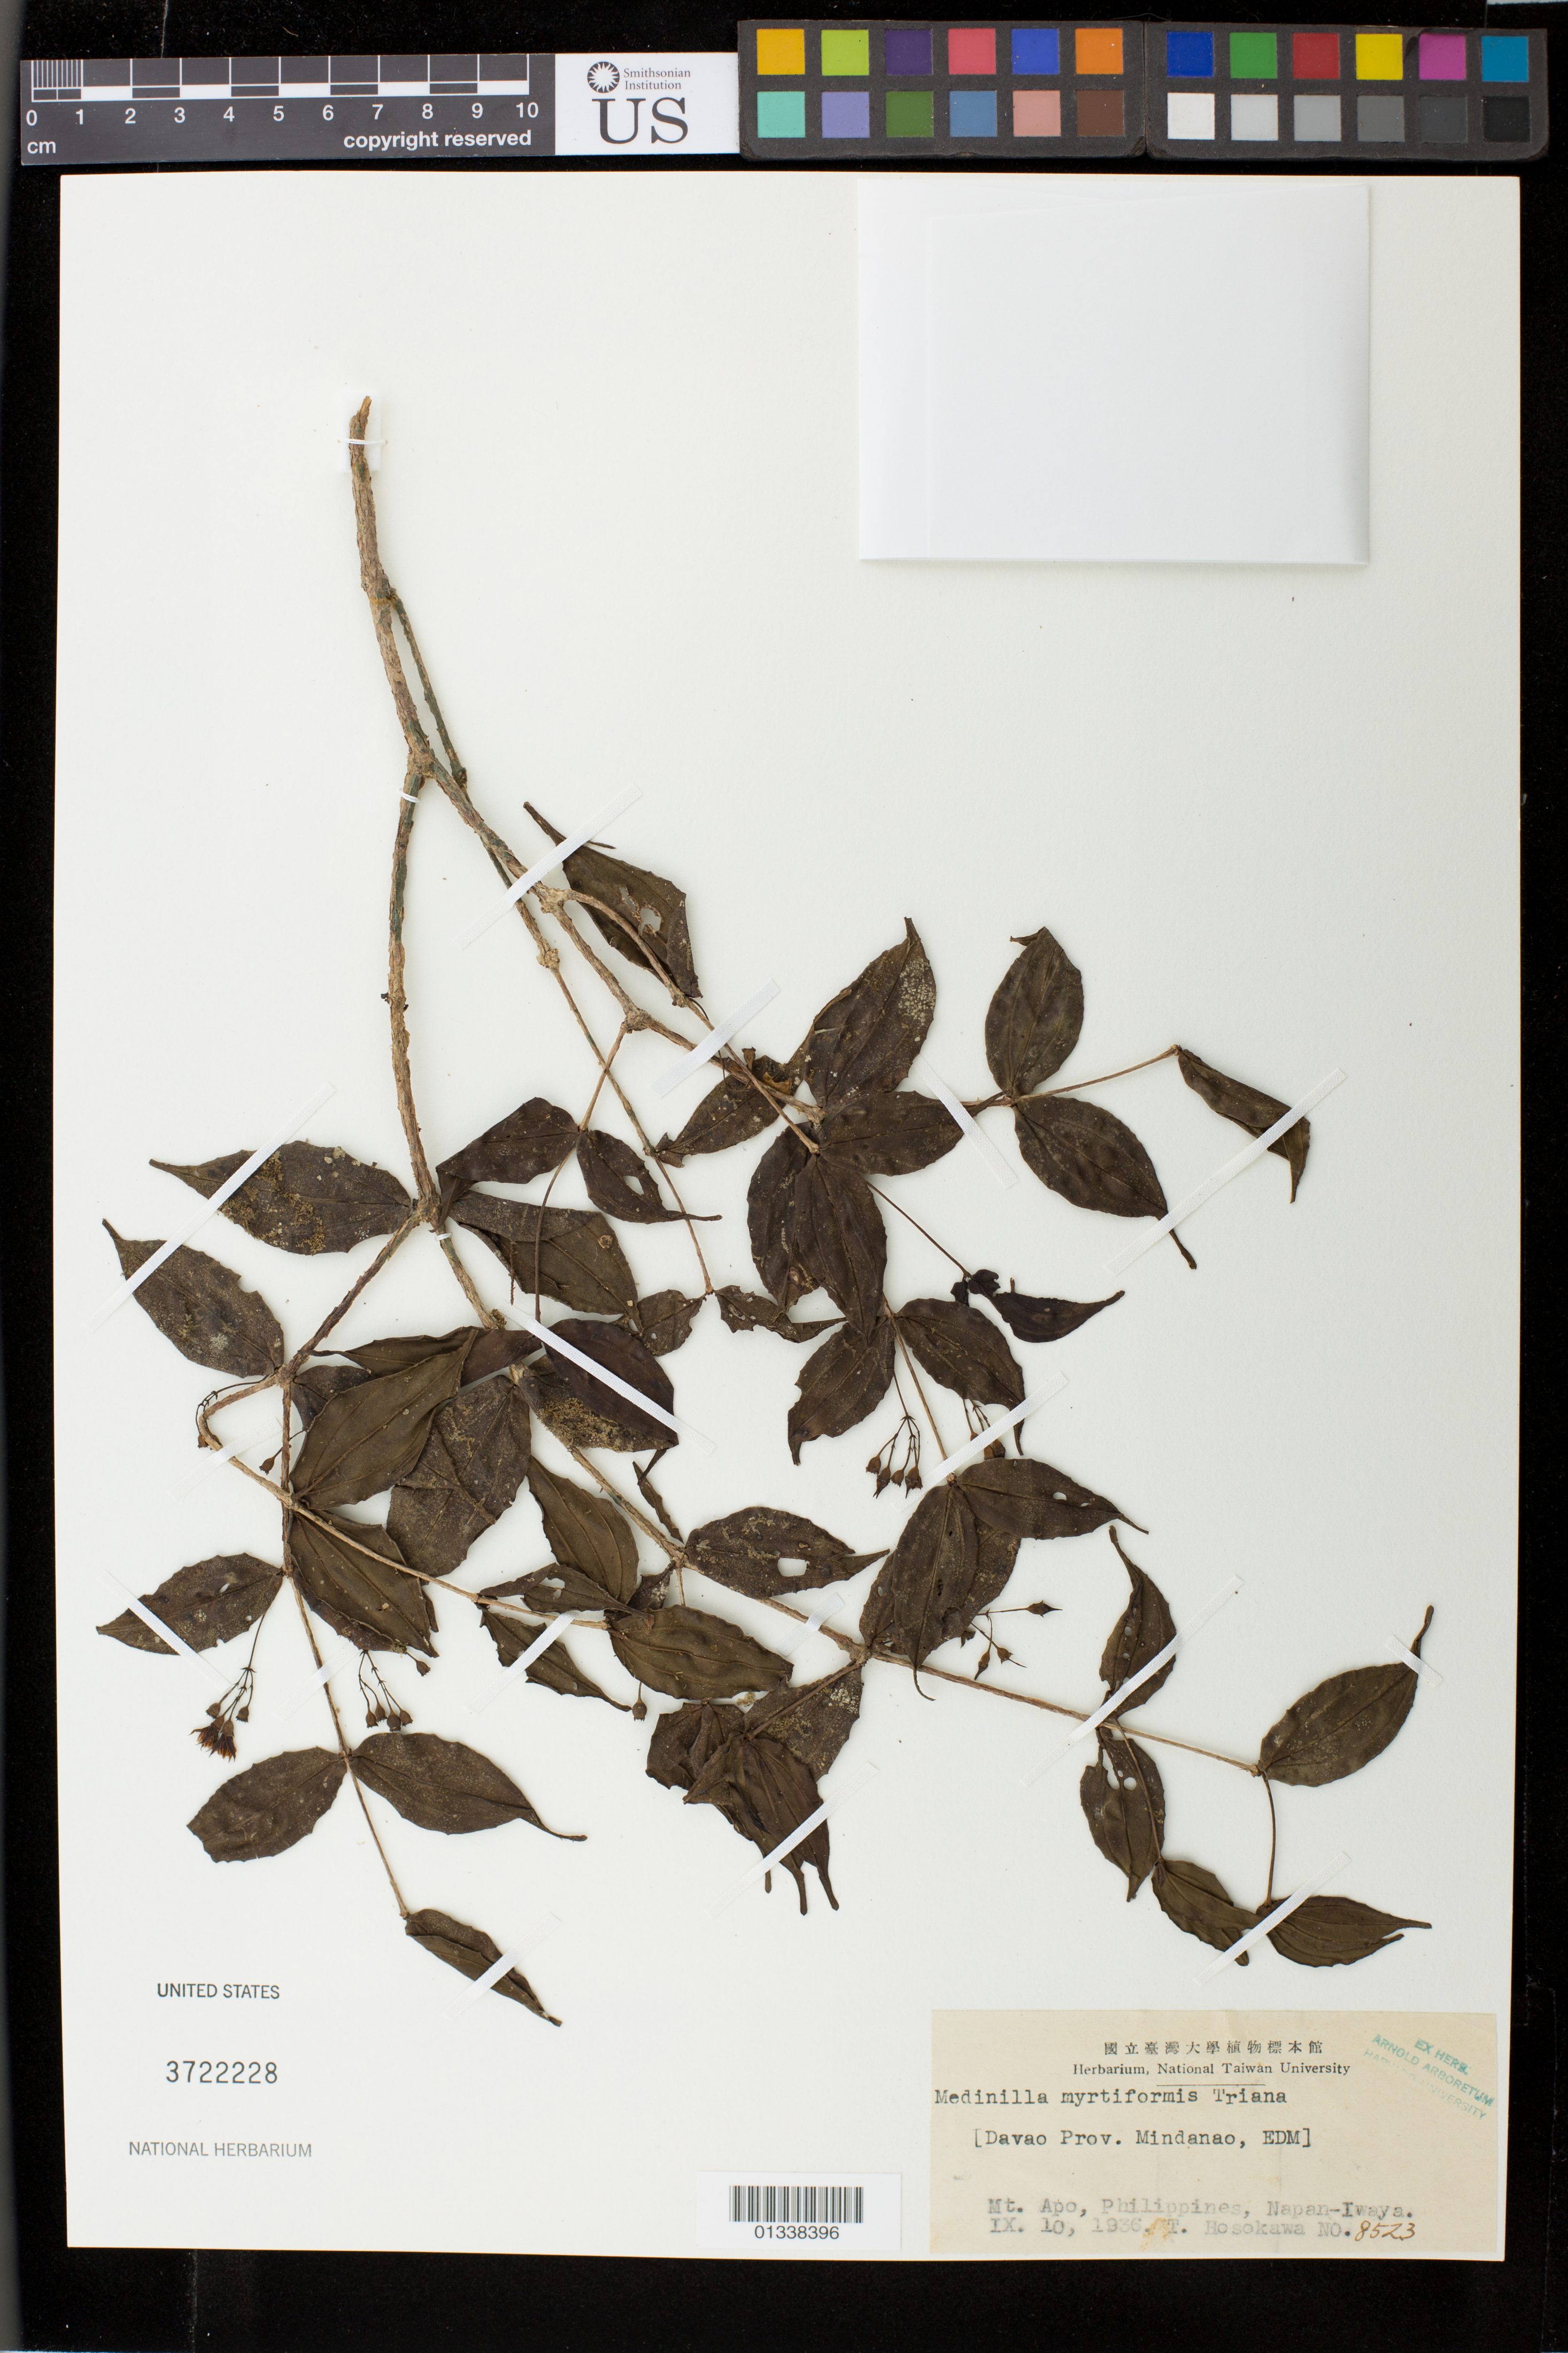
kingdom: Plantae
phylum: Tracheophyta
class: Magnoliopsida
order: Myrtales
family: Melastomataceae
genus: Medinilla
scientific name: Medinilla myrtiformis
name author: (Naudin) Triana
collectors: T. Hosokawa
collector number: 8523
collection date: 1936-09-10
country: Philippines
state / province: Davao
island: Mindanao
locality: Mt. Apo, Philippines, Napan-Iwaya.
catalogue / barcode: US 3722228